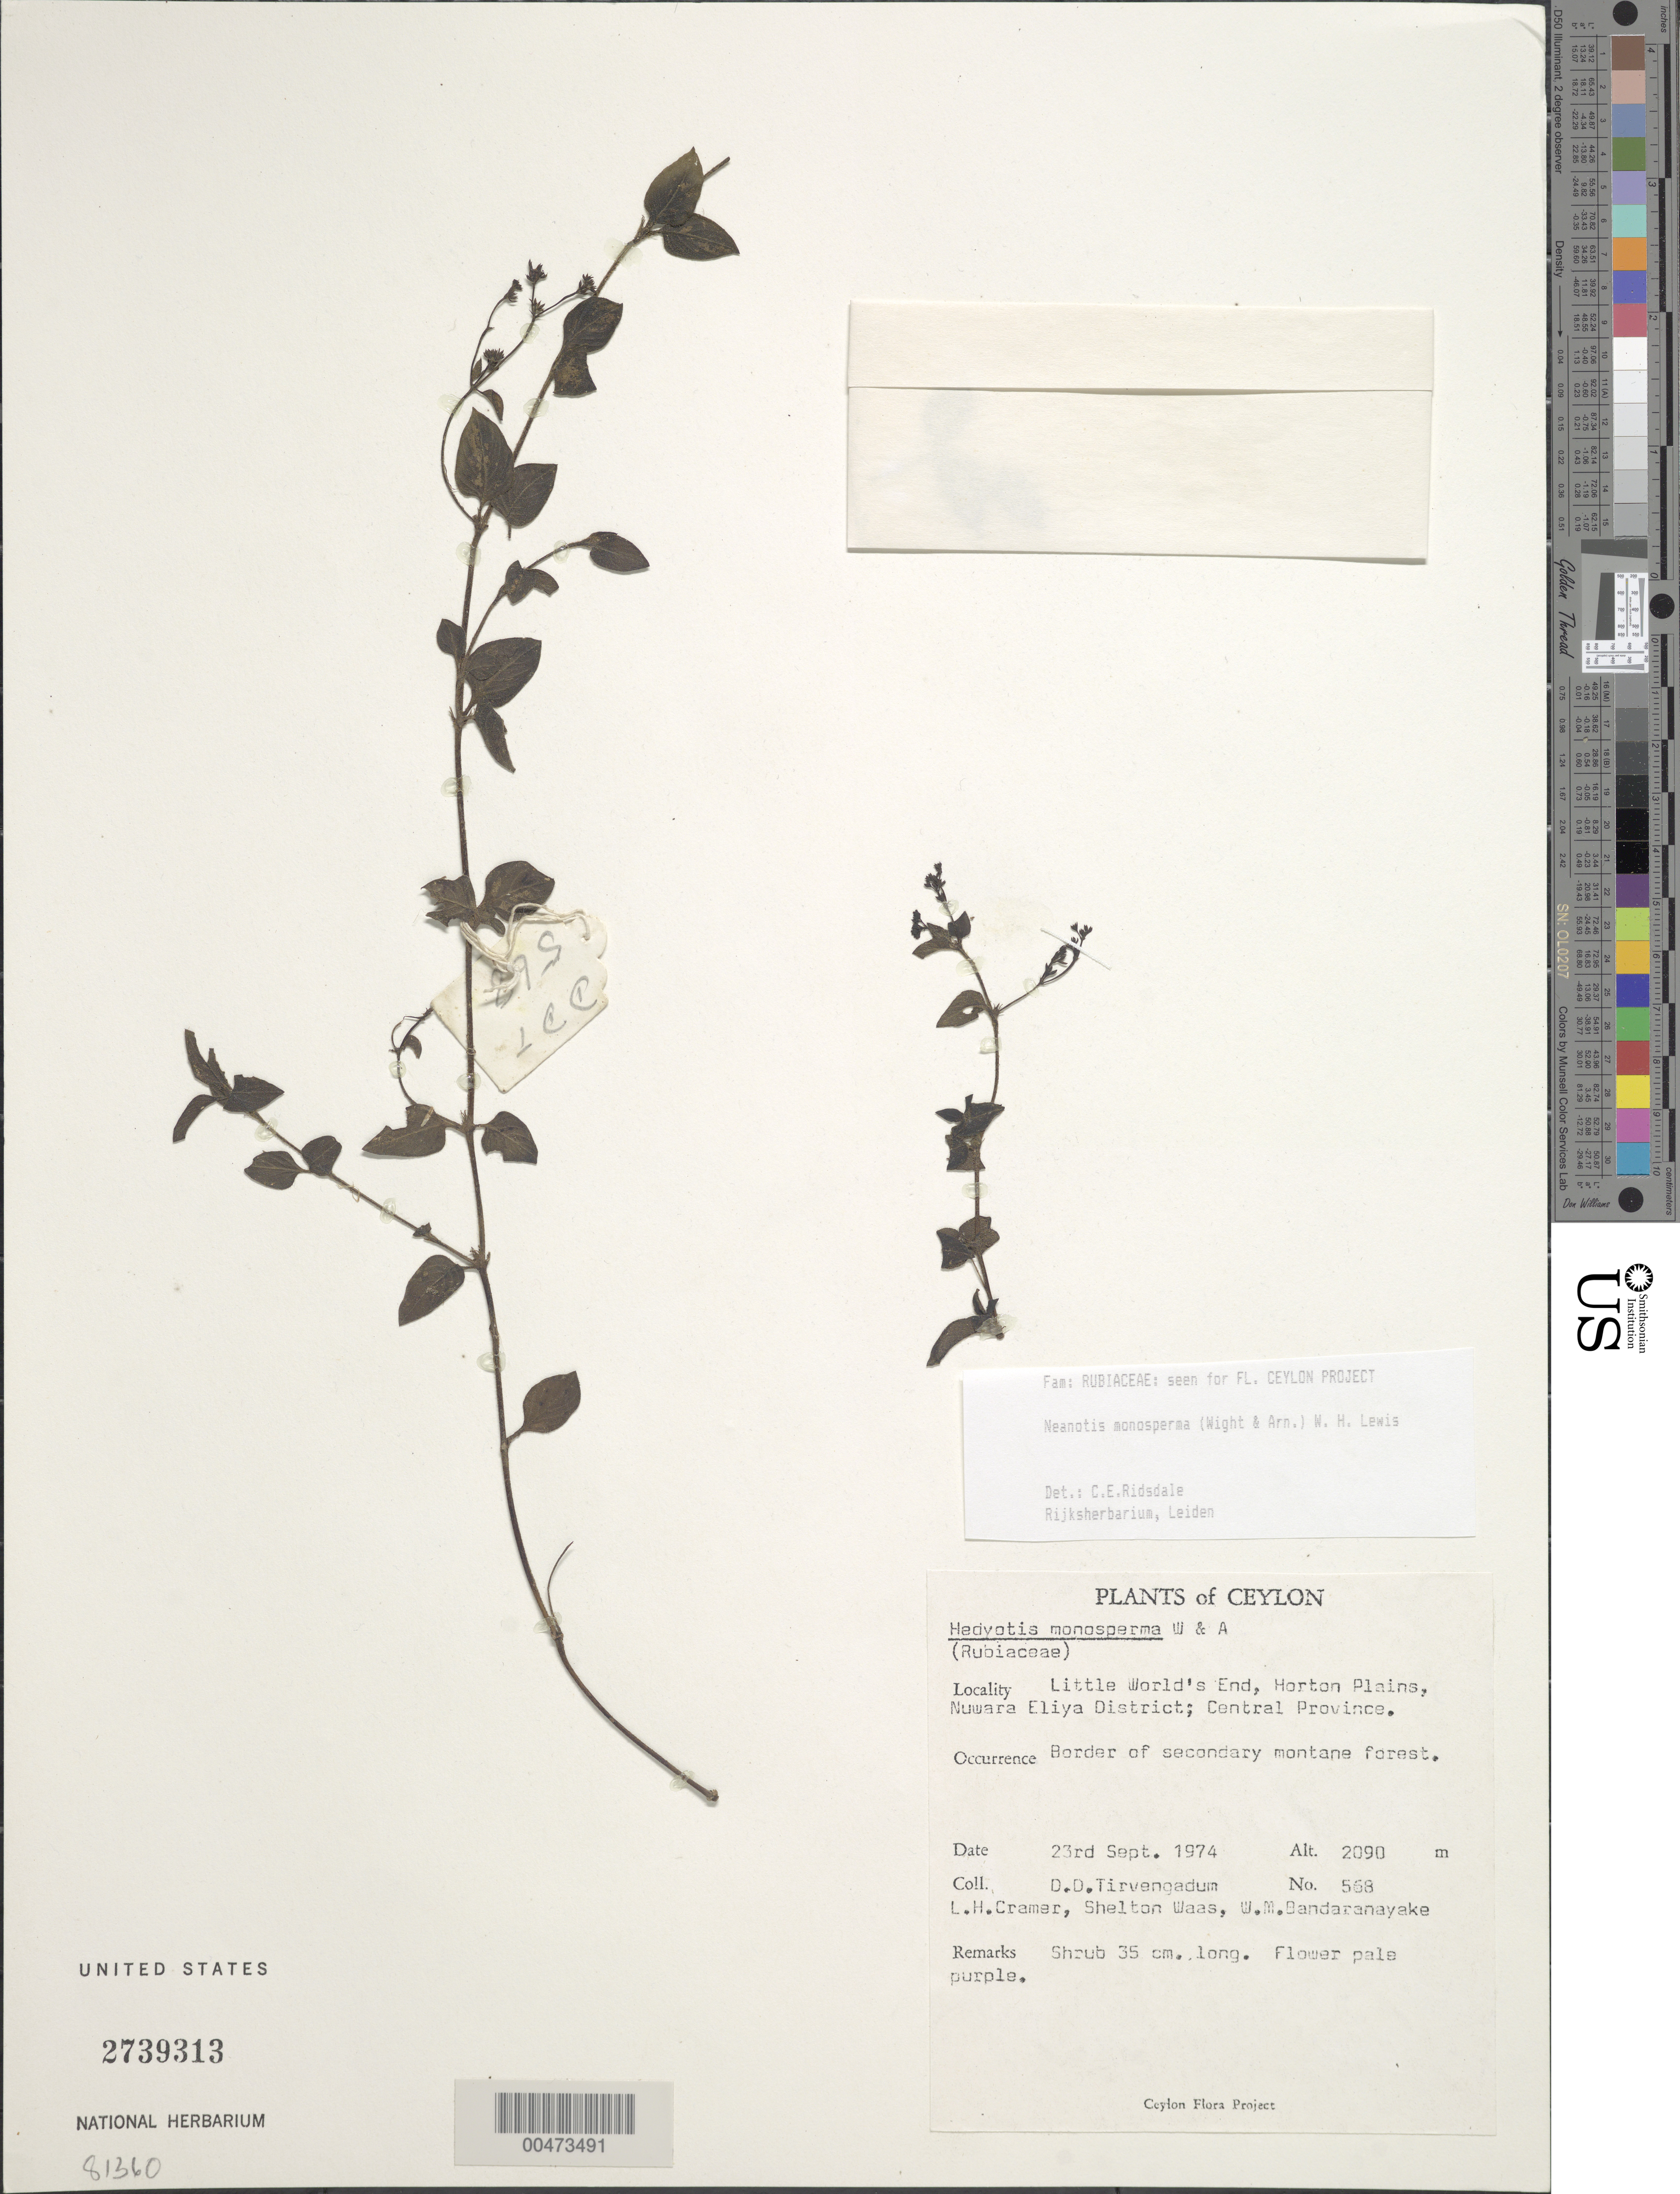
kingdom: Plantae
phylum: Tracheophyta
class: Magnoliopsida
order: Gentianales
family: Rubiaceae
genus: Neanotis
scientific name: Neanotis monosperma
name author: (Wight & Arn.) W.H. Lewis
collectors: D. Tirvengadum, L. H. Cramer, S. Waas & W. Bandaranayake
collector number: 568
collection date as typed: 23 Sep 1974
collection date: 1974-09-23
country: Sri Lanka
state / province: Central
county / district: Nuwara Eliya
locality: LIttle World's End, Horton Plains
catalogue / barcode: US 2739313